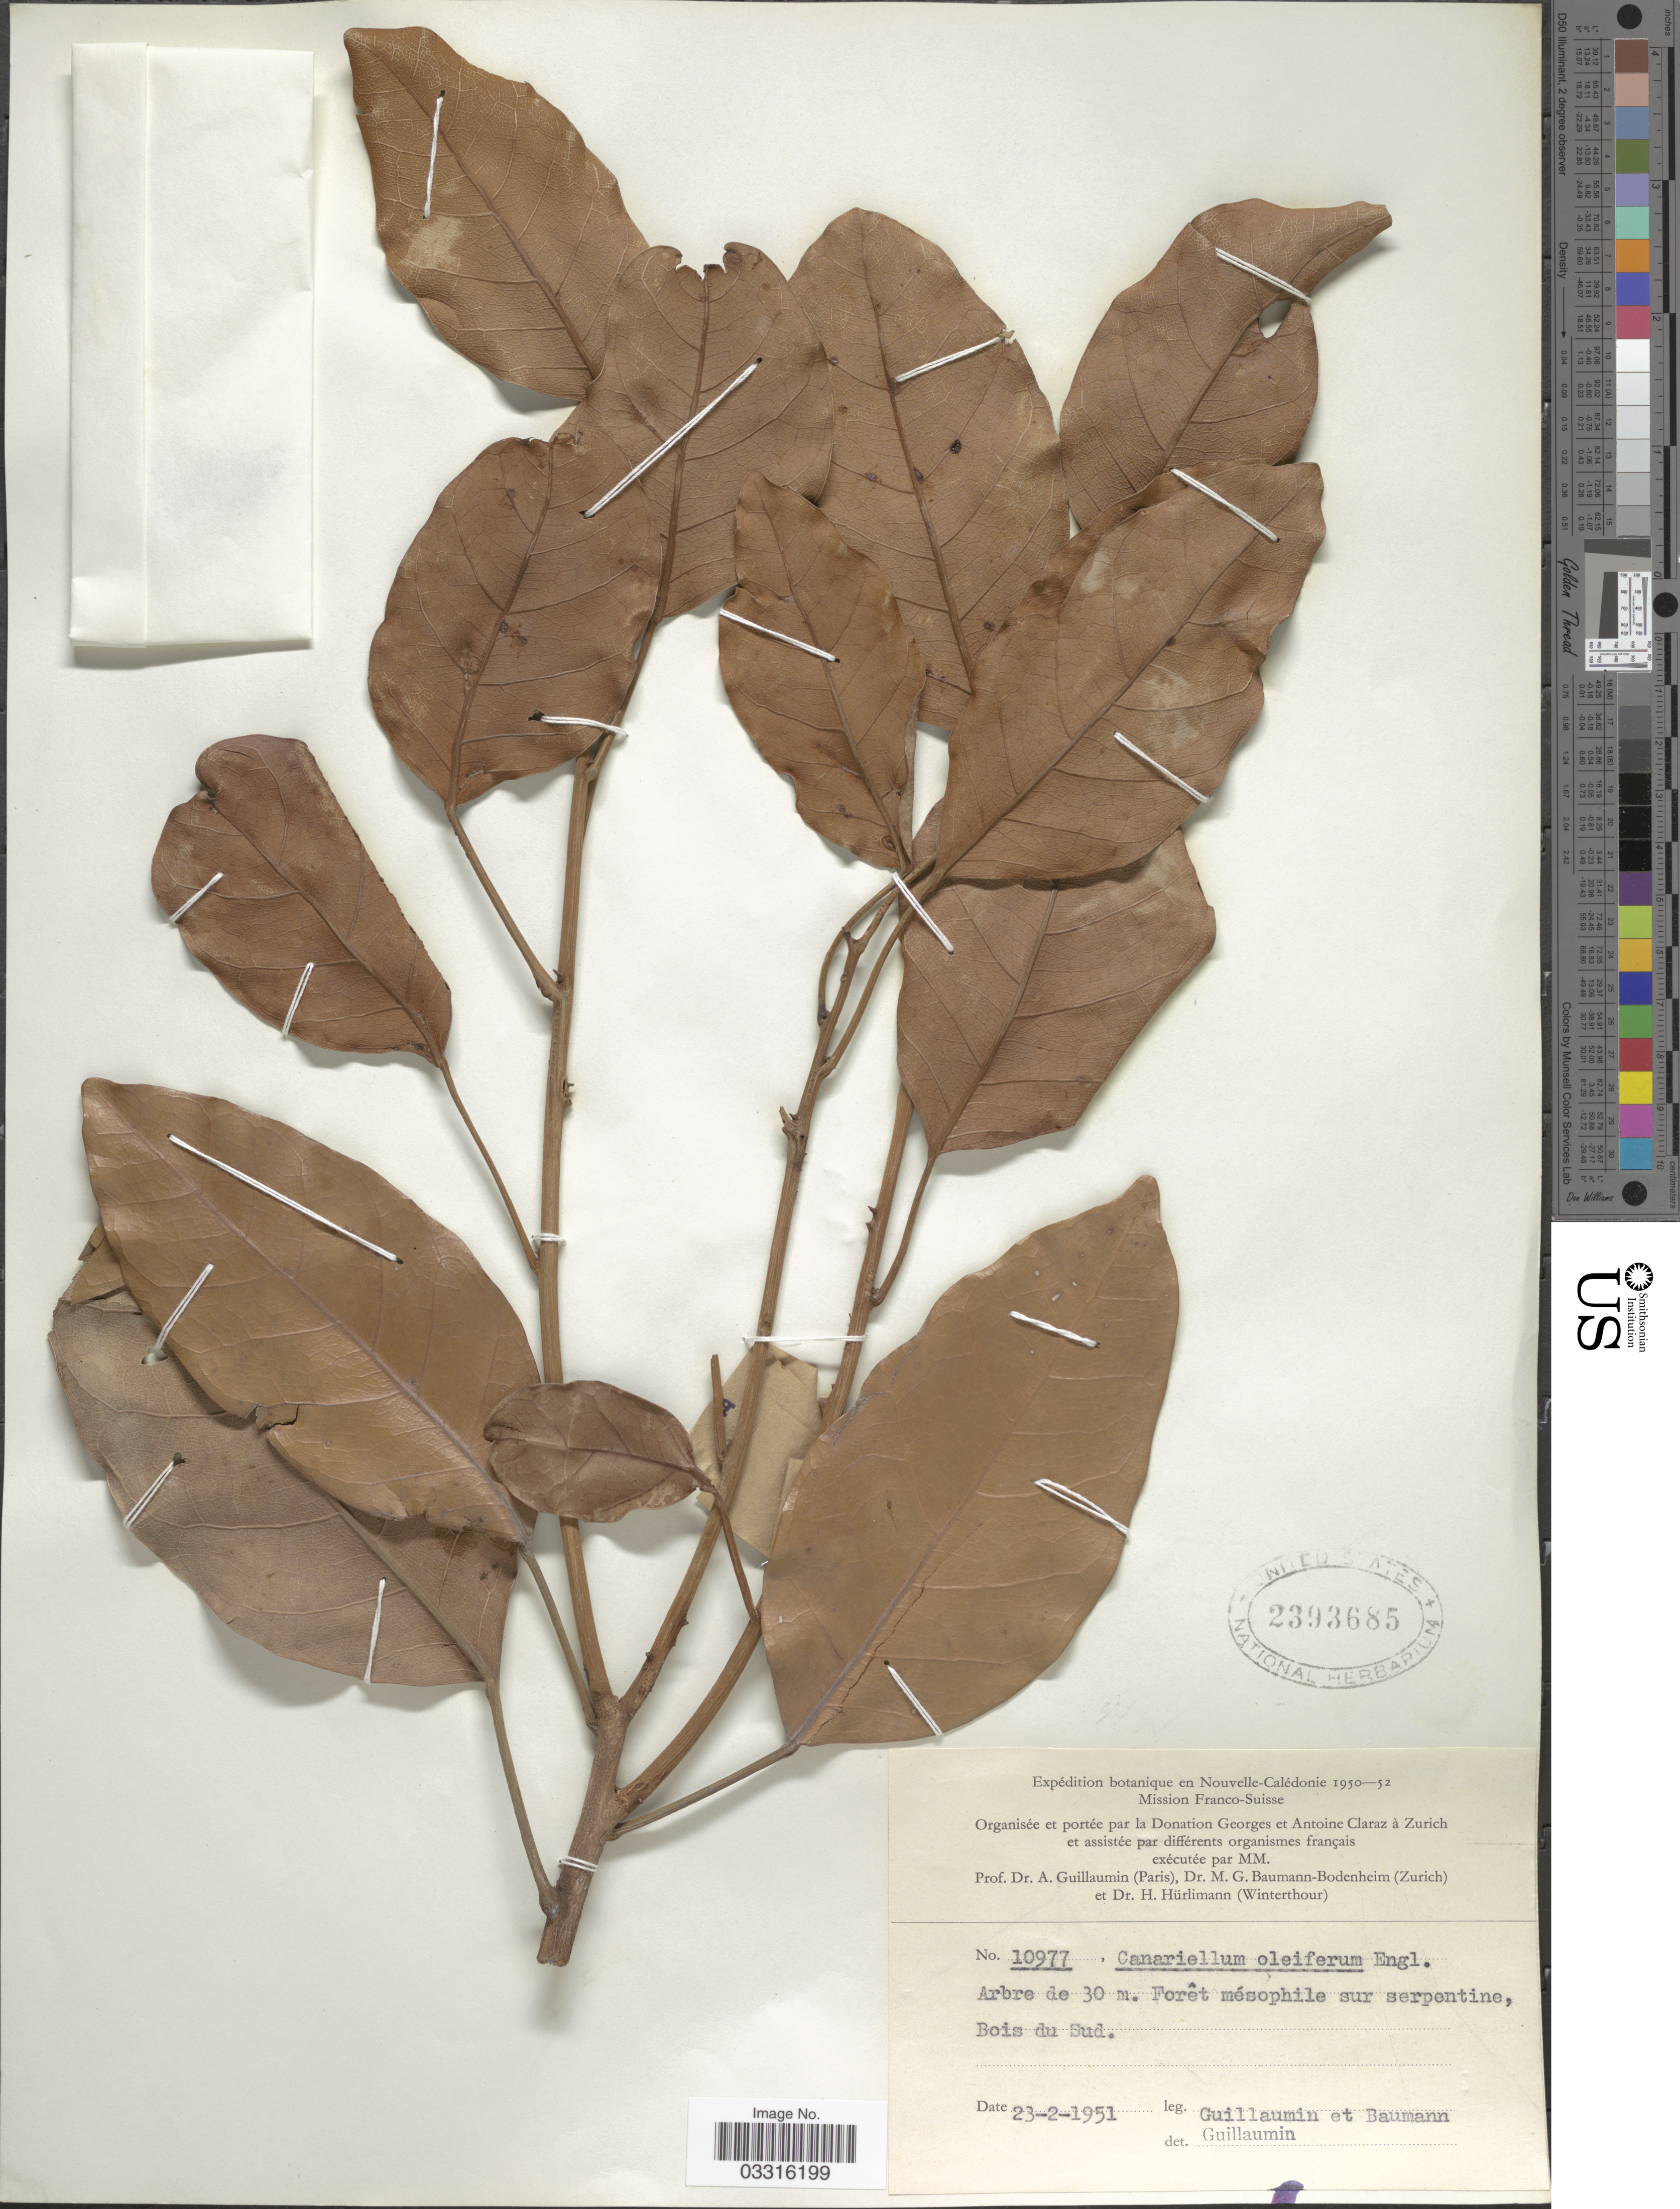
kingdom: Plantae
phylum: Tracheophyta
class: Magnoliopsida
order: Sapindales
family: Burseraceae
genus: Canarium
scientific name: Canarium oleiferum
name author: Baill.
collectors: A. Guillaumin & M. G. Baumann-Bodenheim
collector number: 10977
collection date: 1951-02-23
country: New Caledonia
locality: Nouvelle-Calédonie, Bois du Sud.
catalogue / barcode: US 2393685